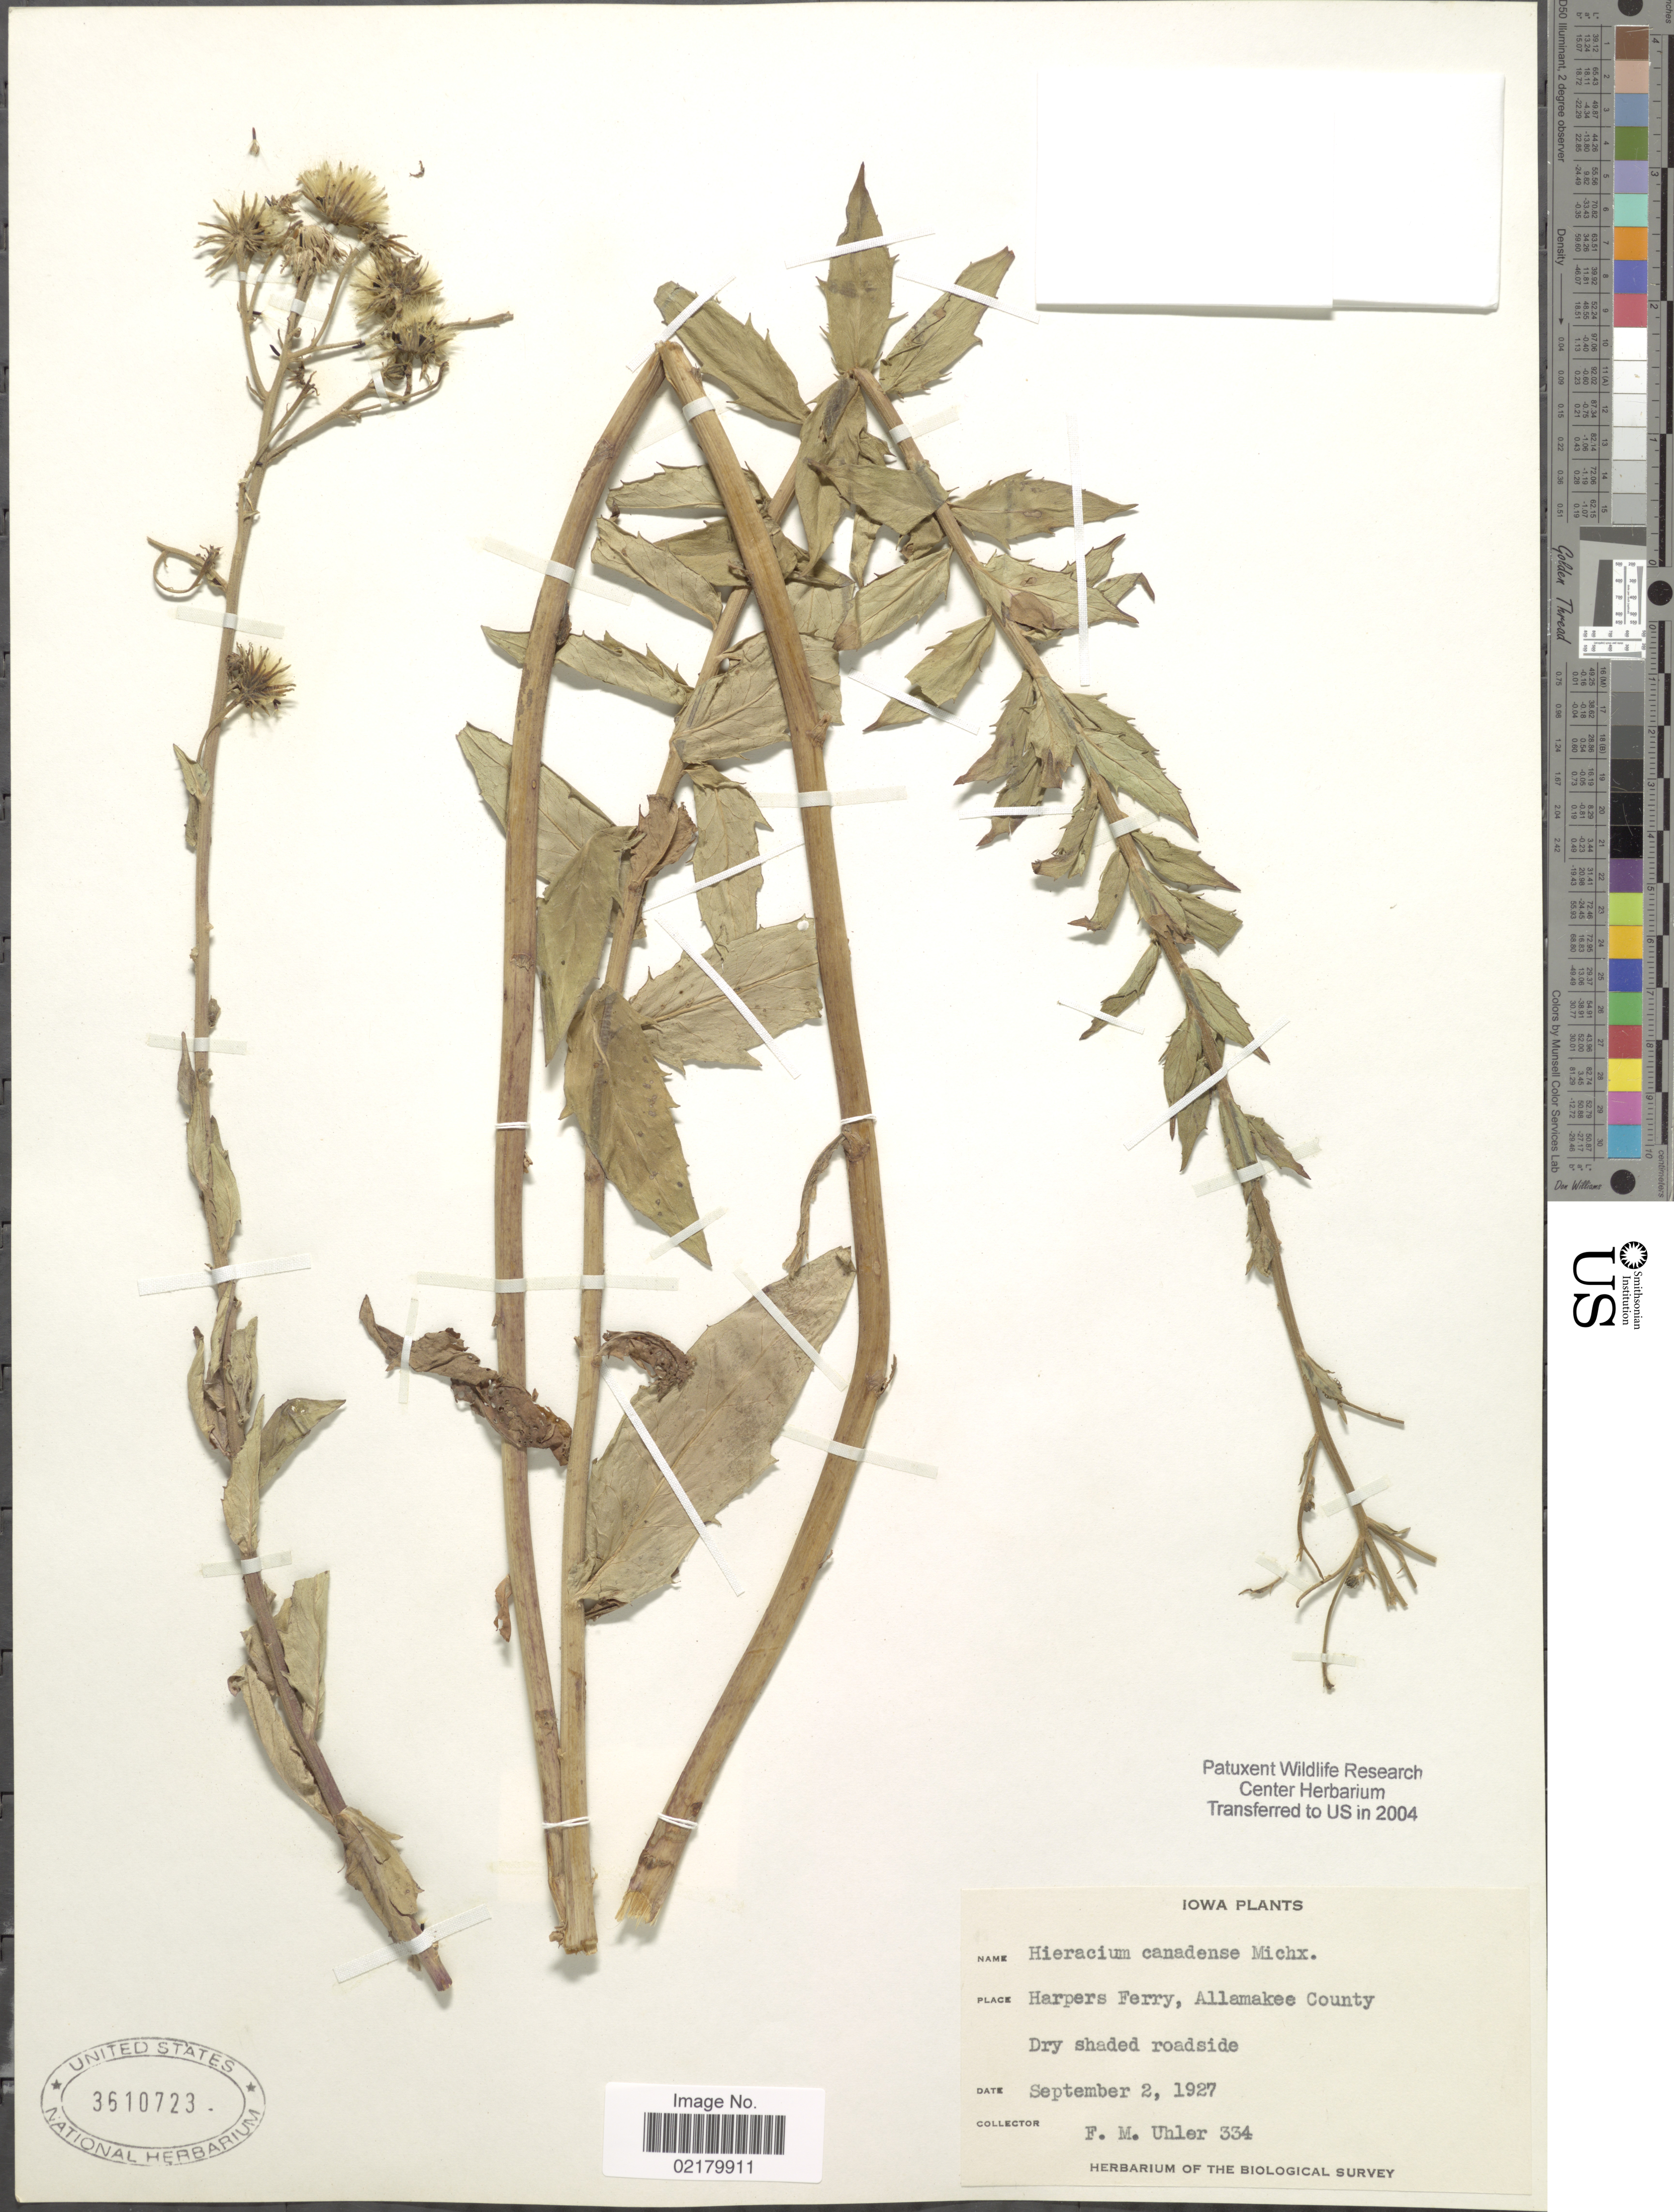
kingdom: Plantae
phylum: Tracheophyta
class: Magnoliopsida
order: Asterales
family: Asteraceae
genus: Hieracium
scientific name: Hieracium canadense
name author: Michx.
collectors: F. M. Uhler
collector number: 334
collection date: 1927-09-02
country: United States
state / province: Iowa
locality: Harpers Ferry, Allamakee County, Dry shaded roadside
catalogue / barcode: US 3610723